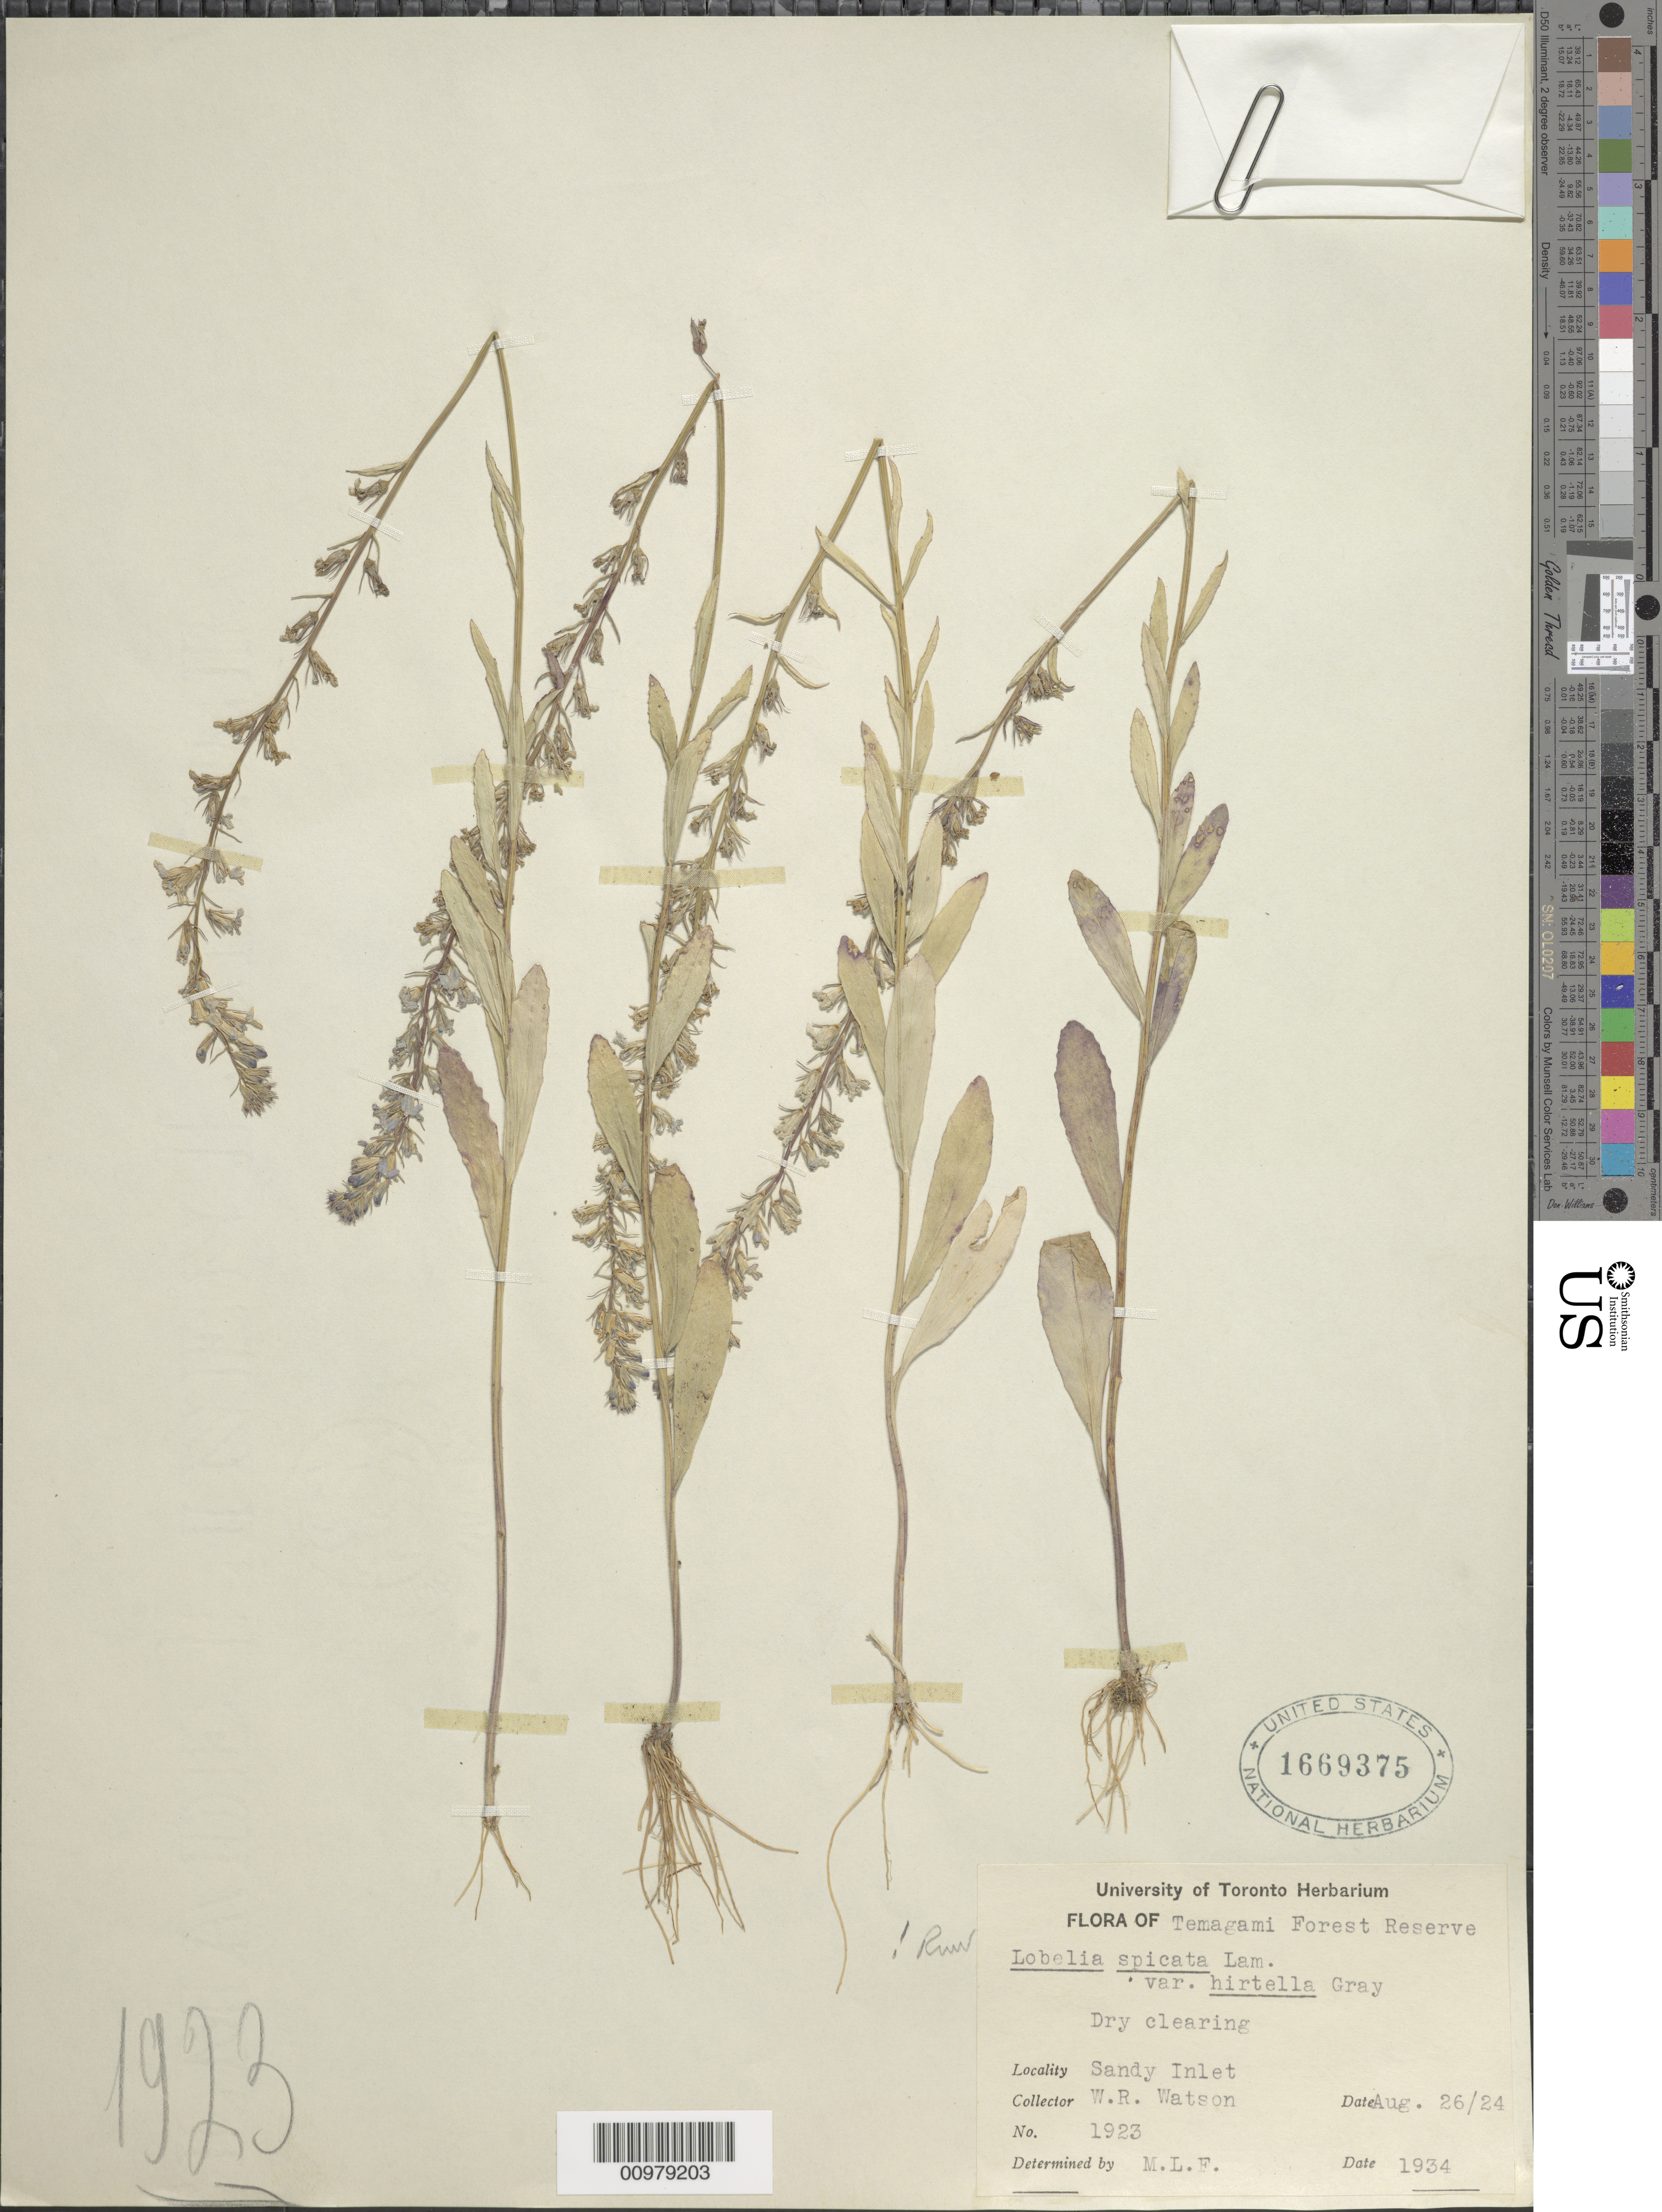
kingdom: Plantae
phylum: Tracheophyta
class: Magnoliopsida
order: Asterales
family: Campanulaceae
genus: Lobelia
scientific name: Lobelia spicata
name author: Lam.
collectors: W. R. Watson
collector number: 1923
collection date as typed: Aug. 26/24, 1934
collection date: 1934-08-24/1934-08-26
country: Canada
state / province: Ontario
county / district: Nipissing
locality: Temagami Forest Reserve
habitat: sandy inlet, dry clearing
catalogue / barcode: US 1669375